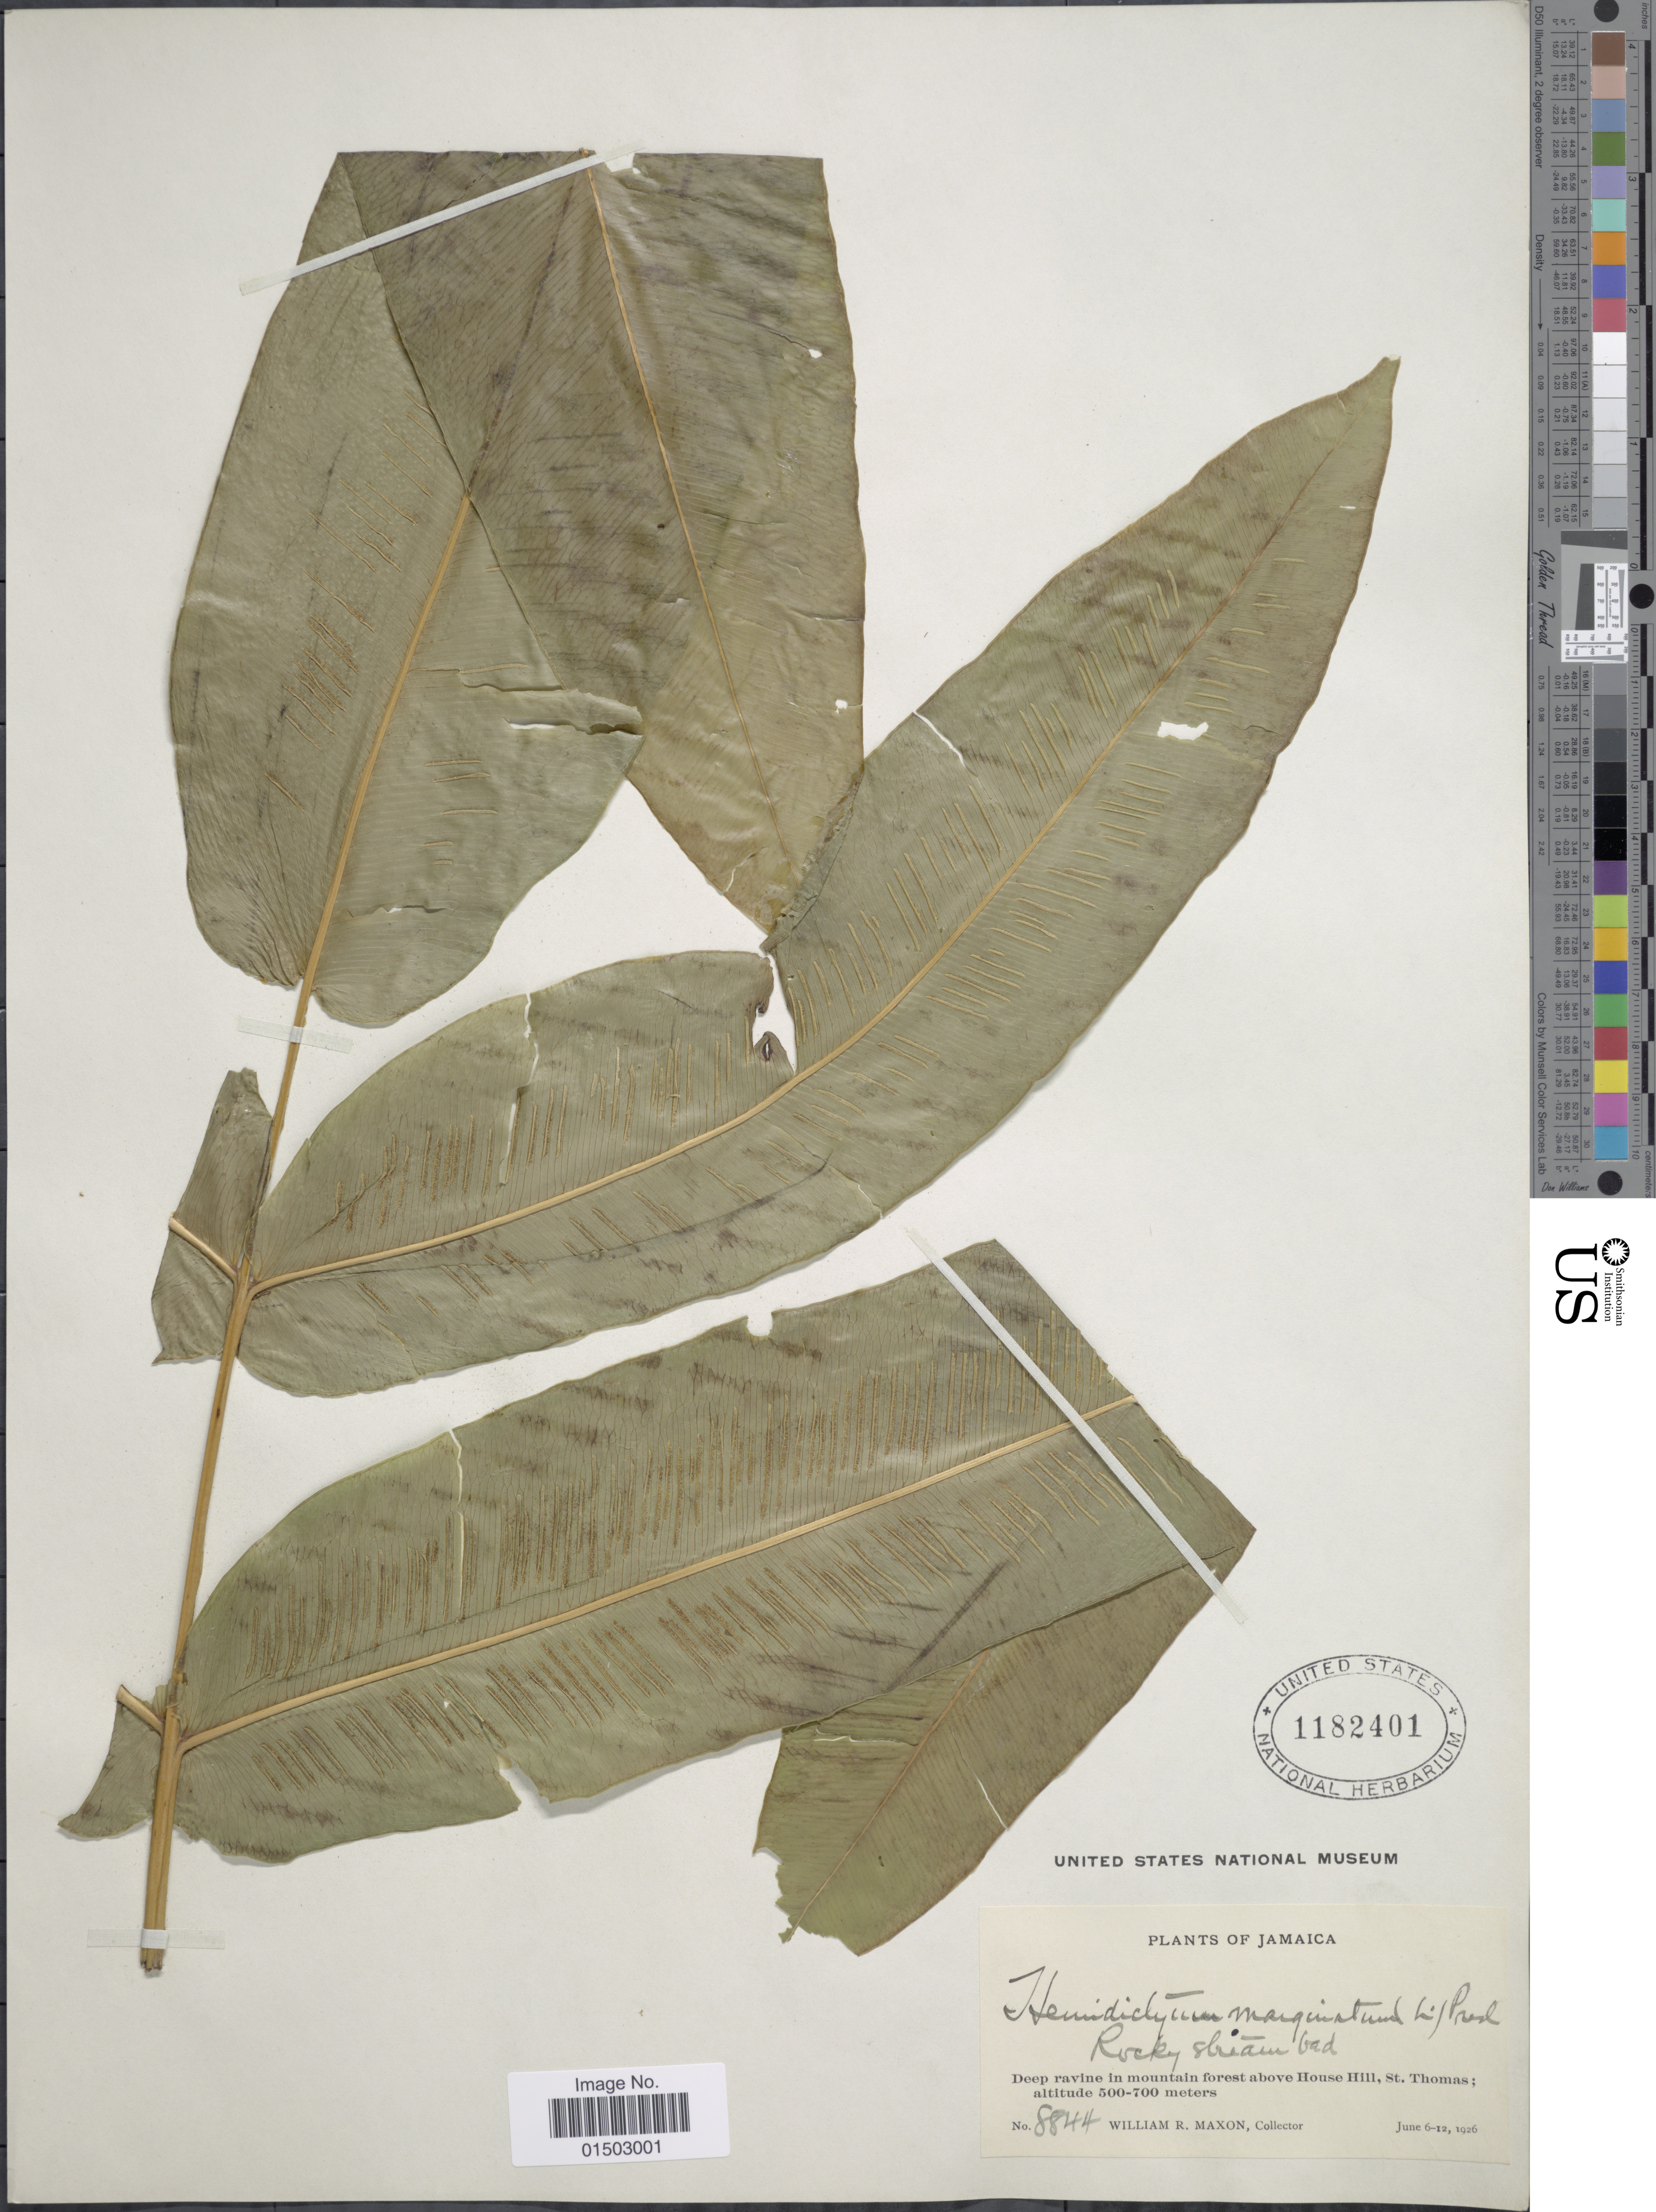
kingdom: Plantae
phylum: Tracheophyta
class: Polypodiopsida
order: Polypodiales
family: Hemidictyaceae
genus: Hemidictyum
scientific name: Hemidictyum marginatum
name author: (L.) C. Presl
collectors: W. R. Maxon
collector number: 8844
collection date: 1926-06-06/1926-06-12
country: Jamaica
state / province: Saint Thomas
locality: Deep ravine in mountains forest above House Hill, St. Thomas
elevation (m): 500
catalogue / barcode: US 1182401